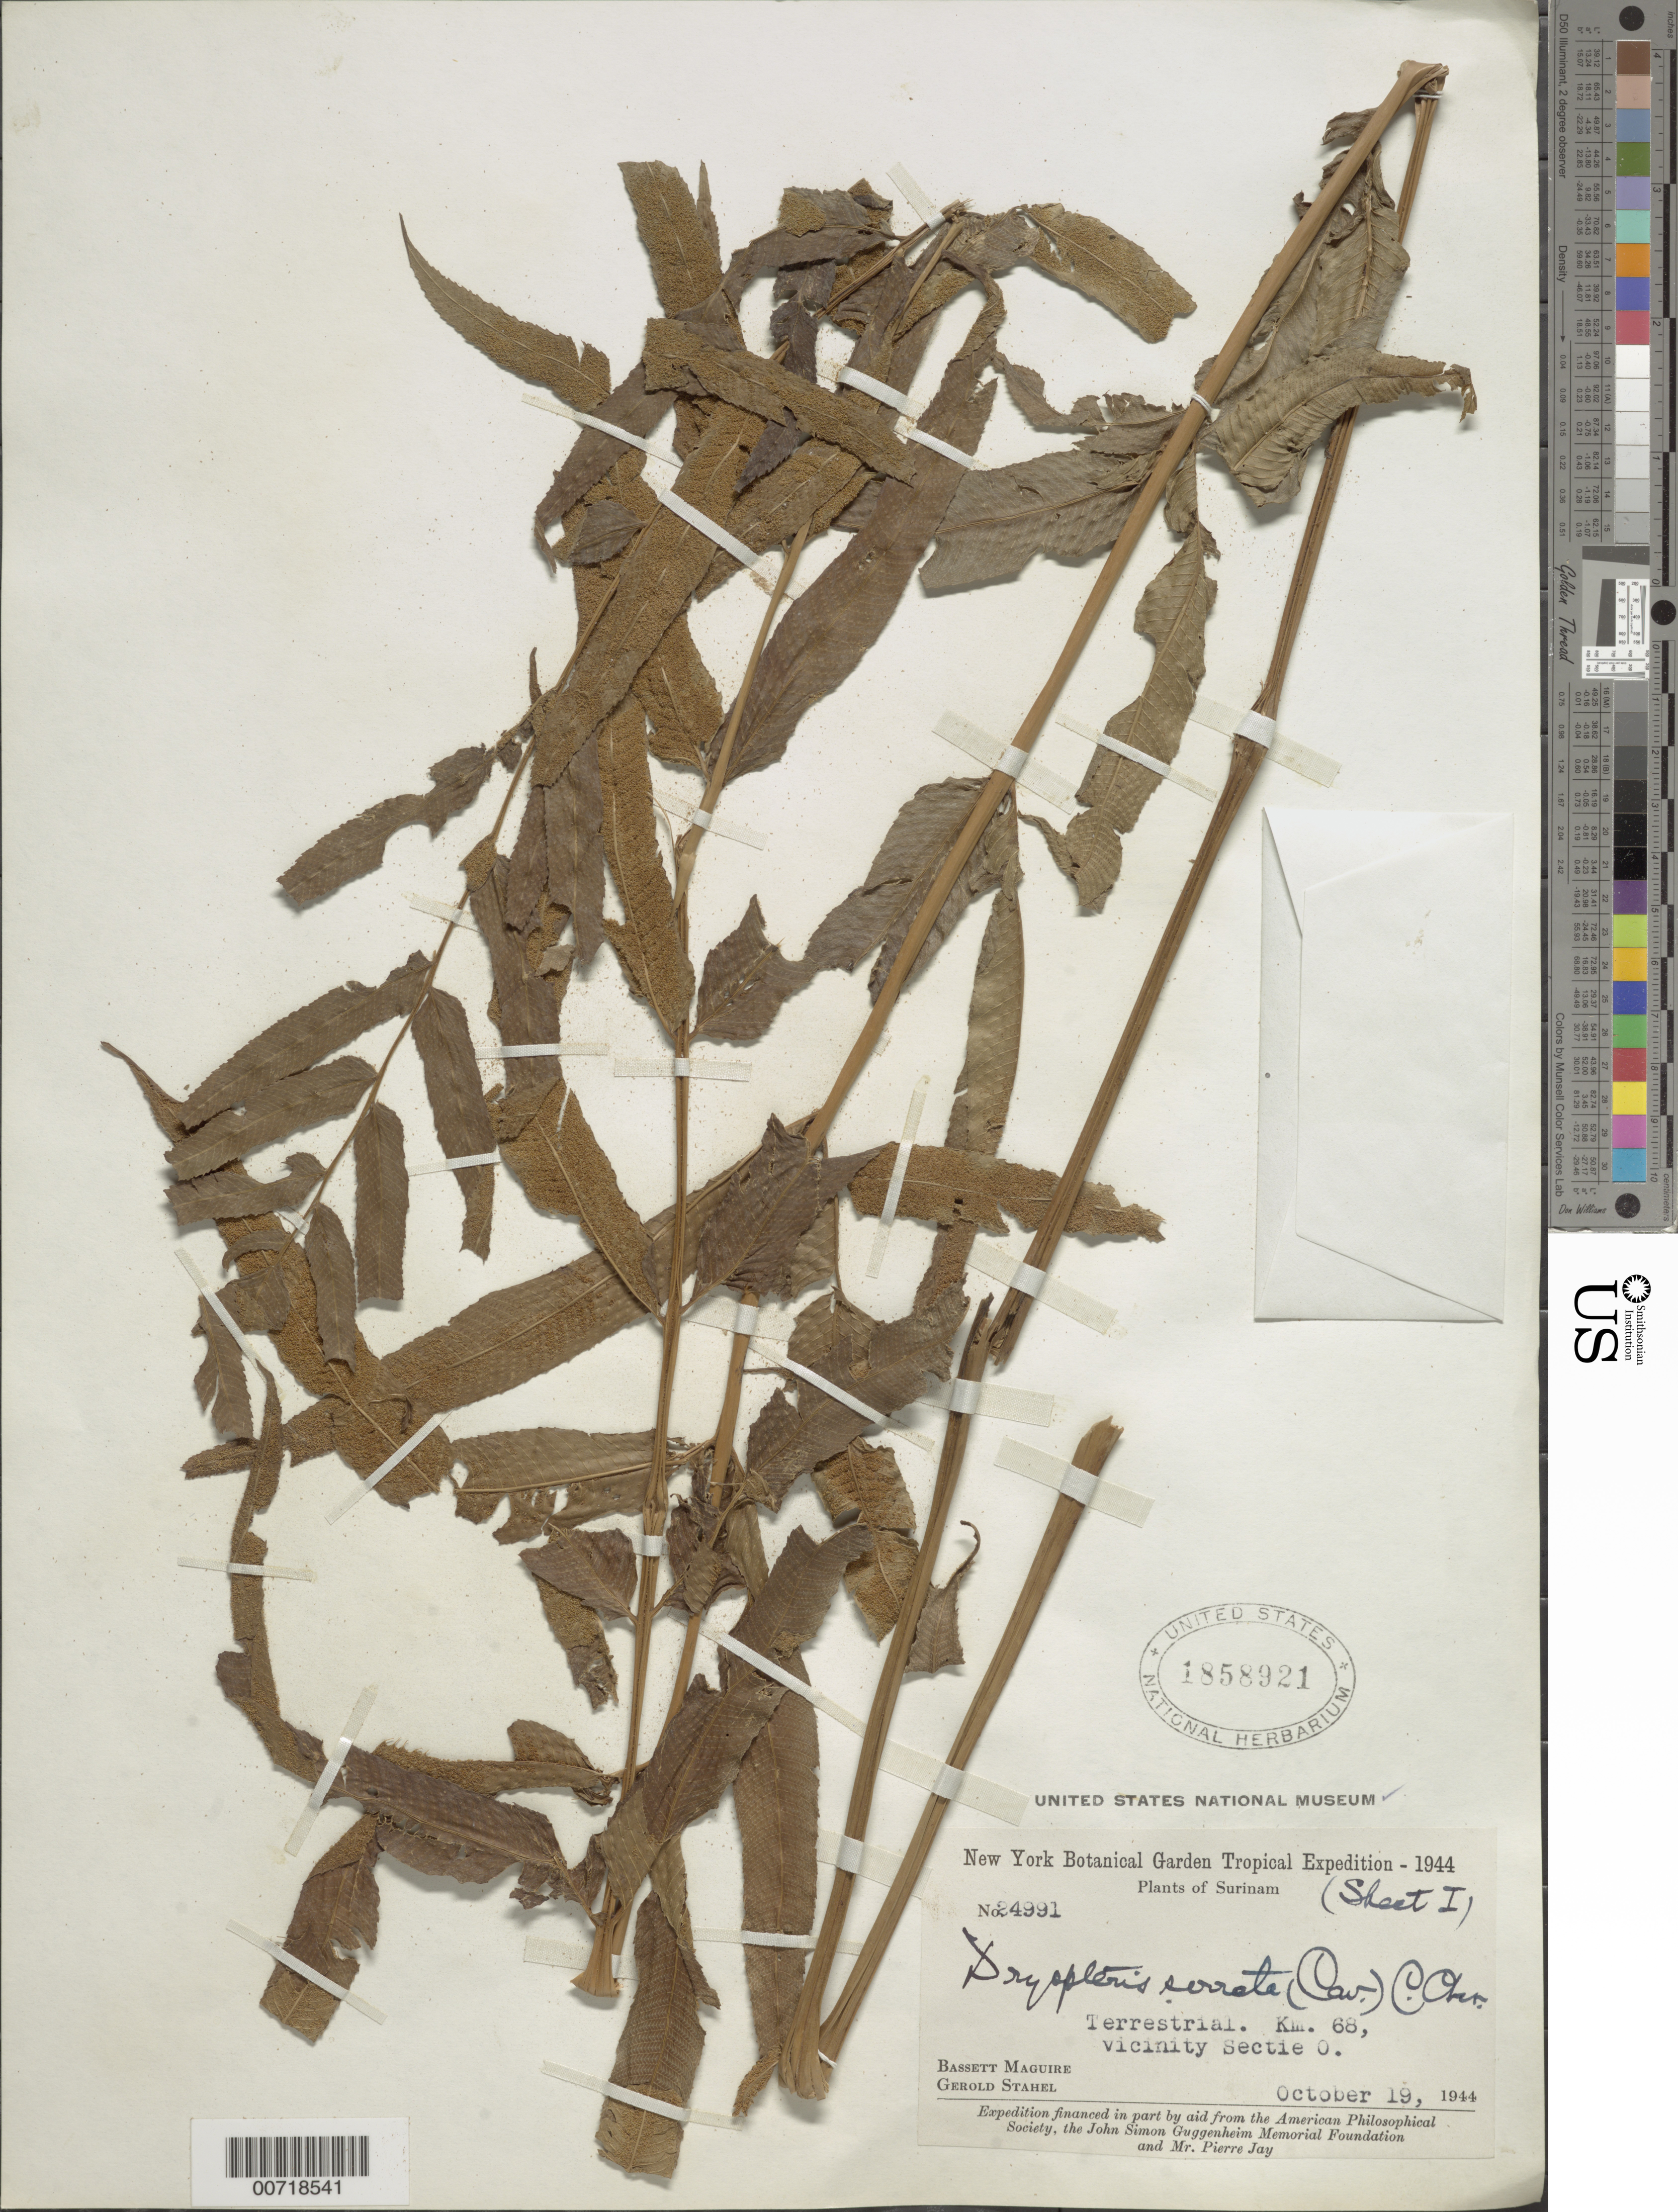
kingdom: Plantae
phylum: Tracheophyta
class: Polypodiopsida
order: Polypodiales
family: Thelypteridaceae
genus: Meniscium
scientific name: Meniscium serratum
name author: Cav.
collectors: B. Maguire & G. Stahel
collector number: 24991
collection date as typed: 19-Oct-44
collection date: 1944-10-19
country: Suriname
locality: Sectie O, km 68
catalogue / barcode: US 1858921